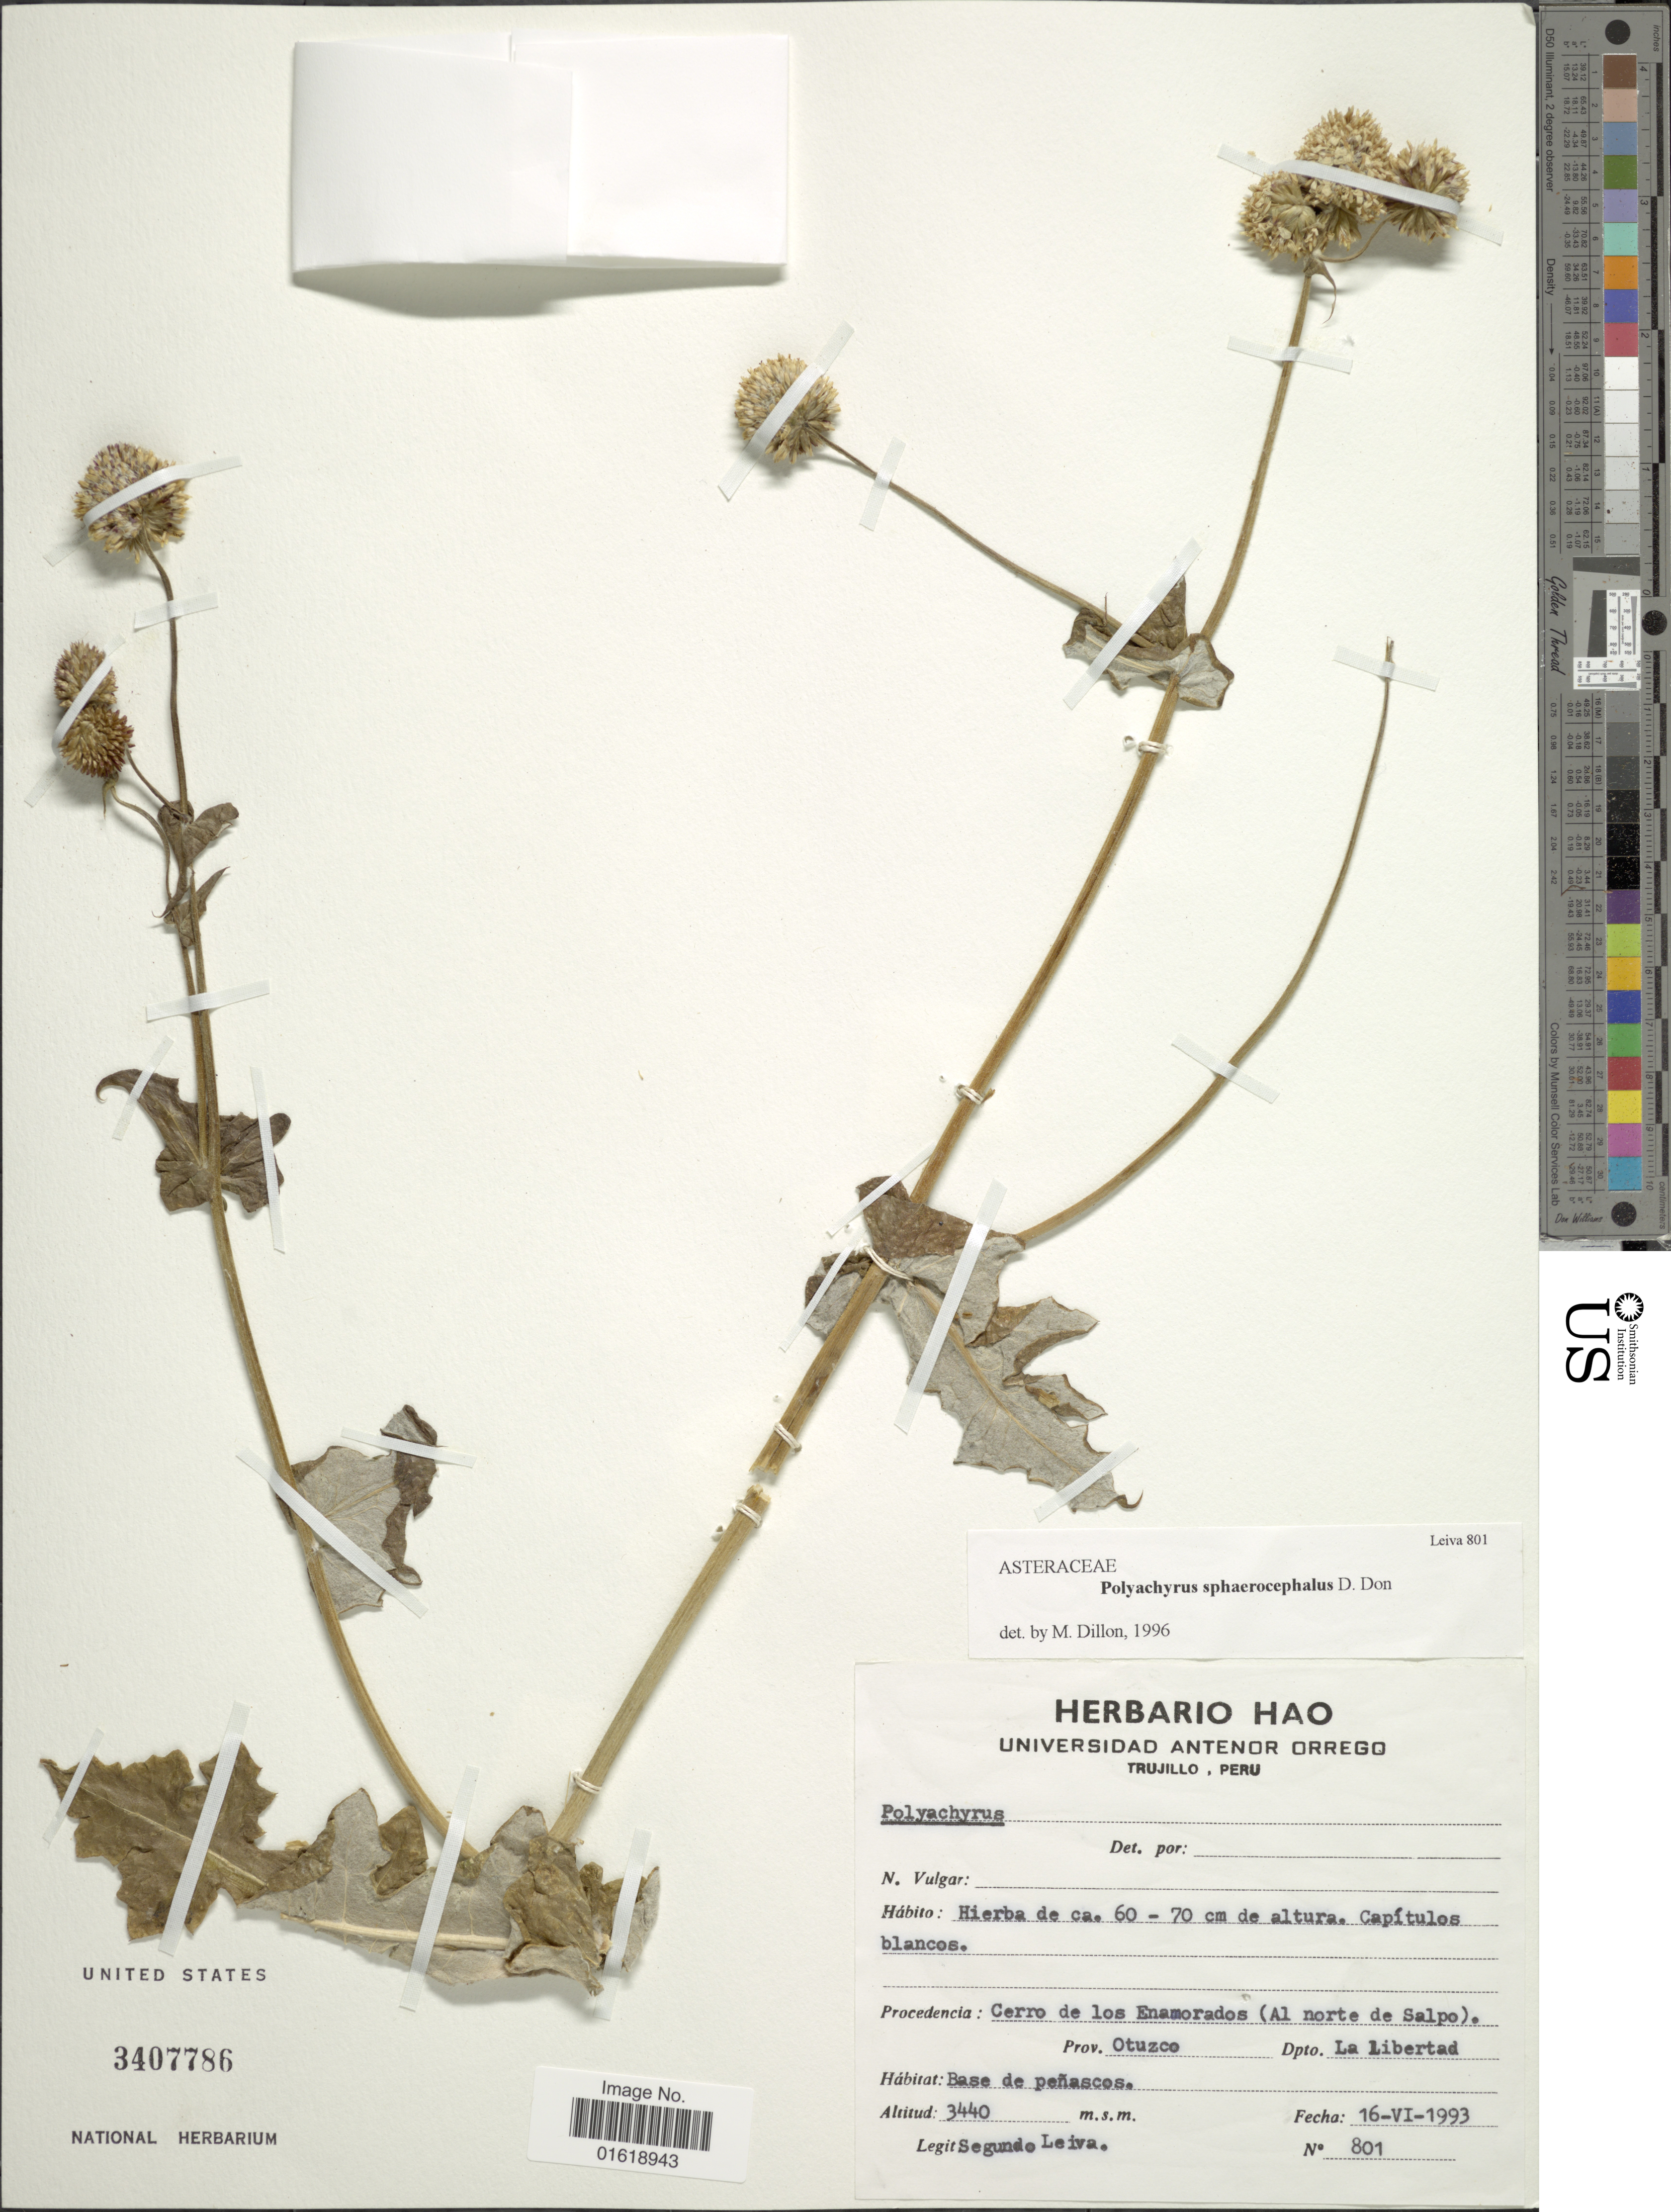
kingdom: Plantae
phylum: Tracheophyta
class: Magnoliopsida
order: Asterales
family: Asteraceae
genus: Polyachyrus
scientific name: Polyachyrus sphaerocephalus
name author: D. Don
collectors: S. Leiva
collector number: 801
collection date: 1993-06-16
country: Peru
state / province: La Libertad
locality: Cerro de los Enamorados (Al norte de Salpo). Prov. Otuzco. Dpto. La Libertad.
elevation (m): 3440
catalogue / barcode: US 3407786